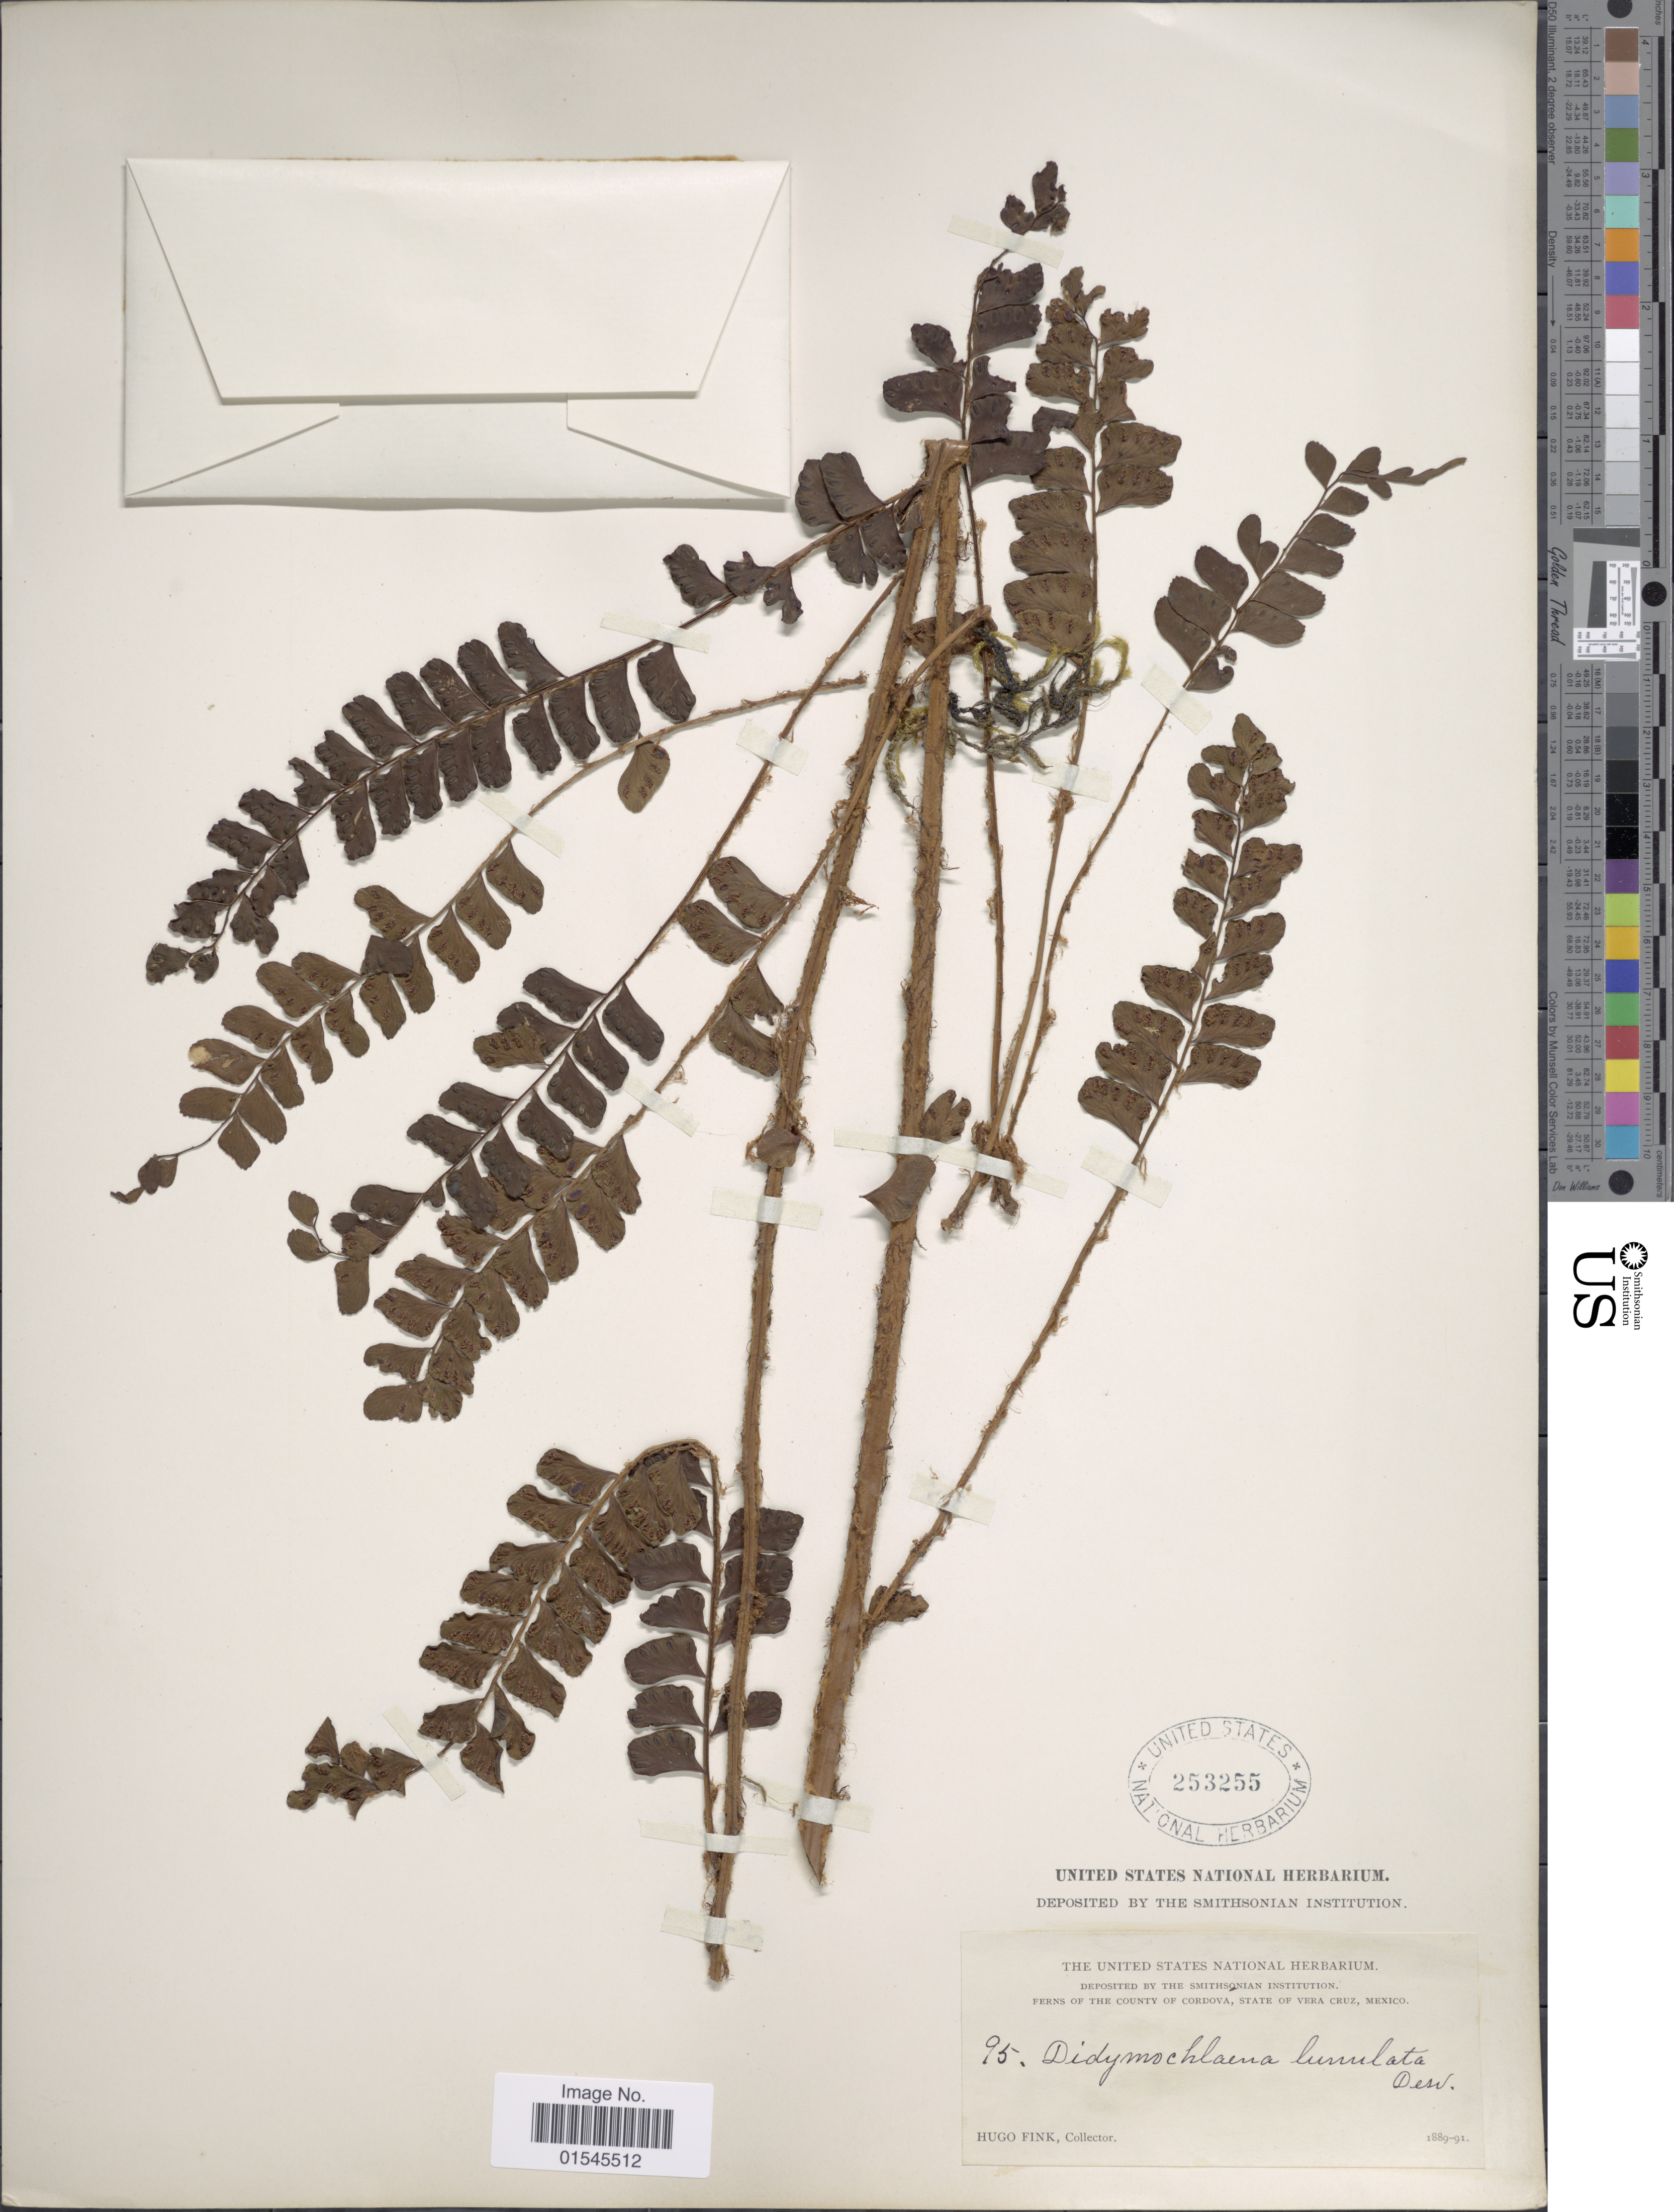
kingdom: Plantae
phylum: Tracheophyta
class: Polypodiopsida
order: Polypodiales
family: Didymochlaenaceae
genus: Didymochlaena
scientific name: Didymochlaena truncatula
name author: (Sw.) J. Sm.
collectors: H. Fink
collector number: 95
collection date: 1889/1891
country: Mexico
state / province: Veracruz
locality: The County of Cordova, State of Vera Cruz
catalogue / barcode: US 253255